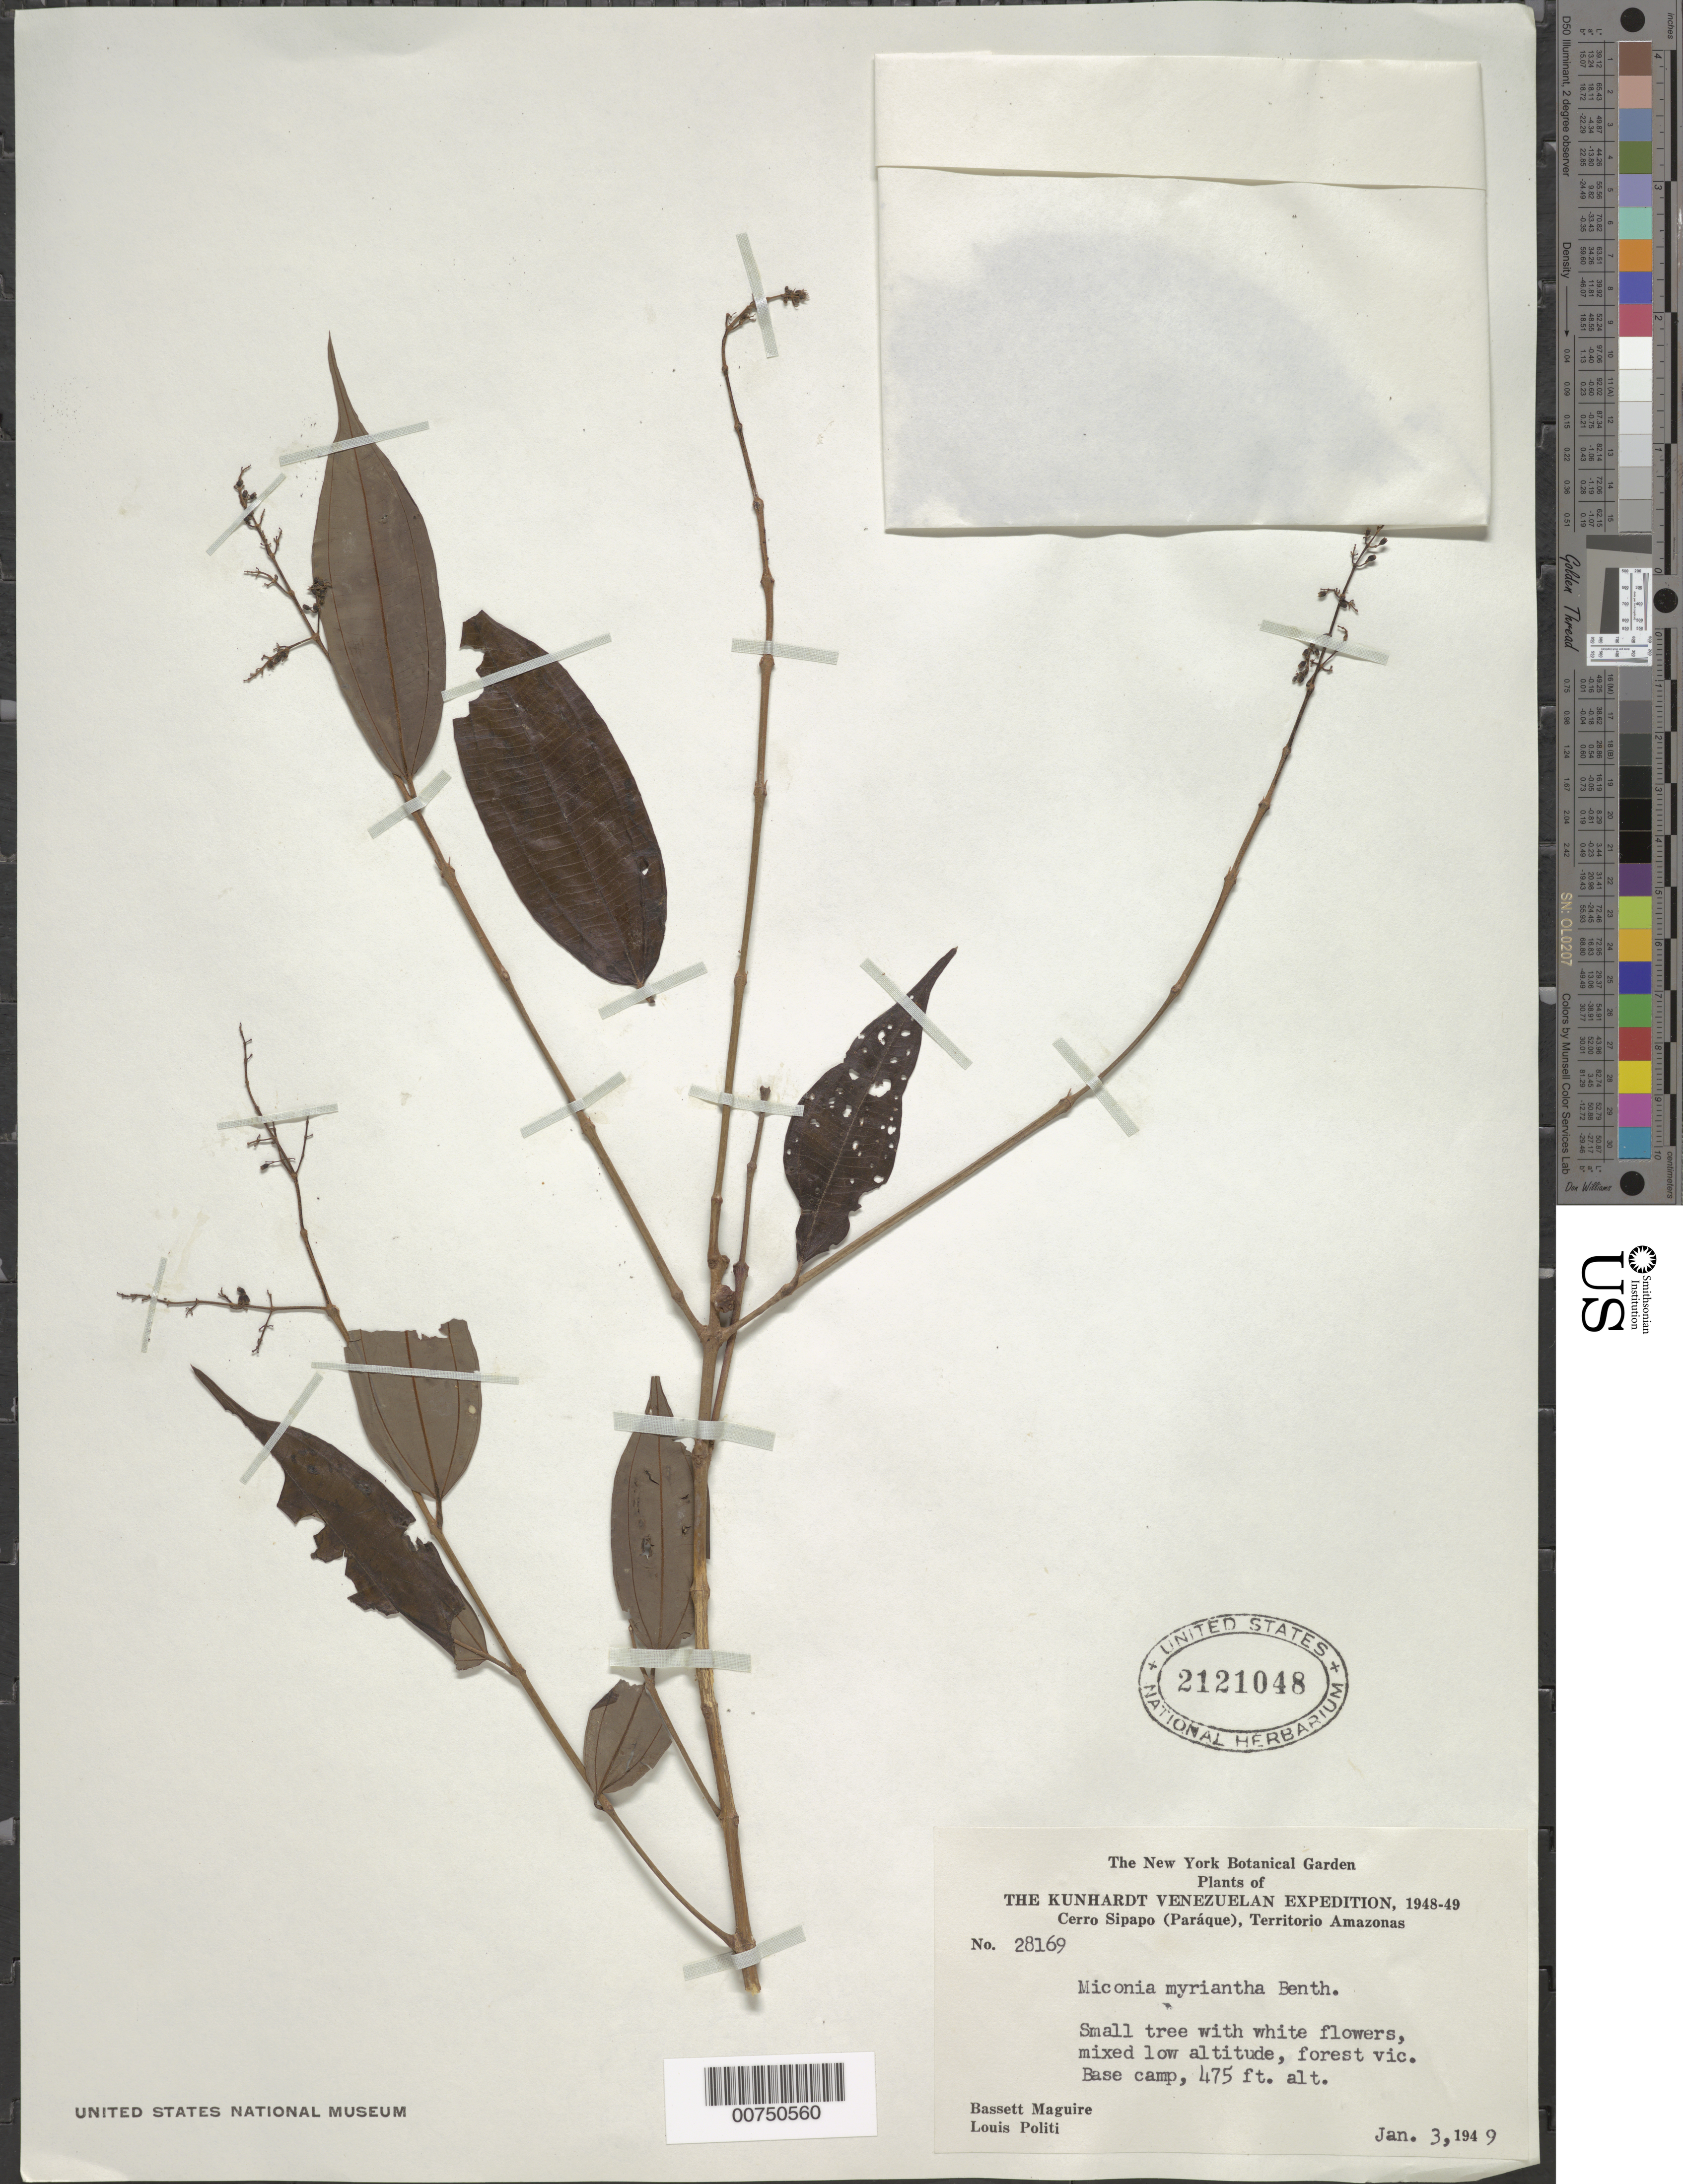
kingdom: Plantae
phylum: Tracheophyta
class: Magnoliopsida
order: Myrtales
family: Melastomataceae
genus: Miconia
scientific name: Miconia myriantha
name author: Benth.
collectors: B. Maguire & L. Politi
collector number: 28169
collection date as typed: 3-Jan-49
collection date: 1949-01-03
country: Venezuela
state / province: Amazonas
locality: Cerro Sipapo (Paráque), Base Camp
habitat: Mixed low altitude, forest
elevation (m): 475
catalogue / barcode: US 2121048